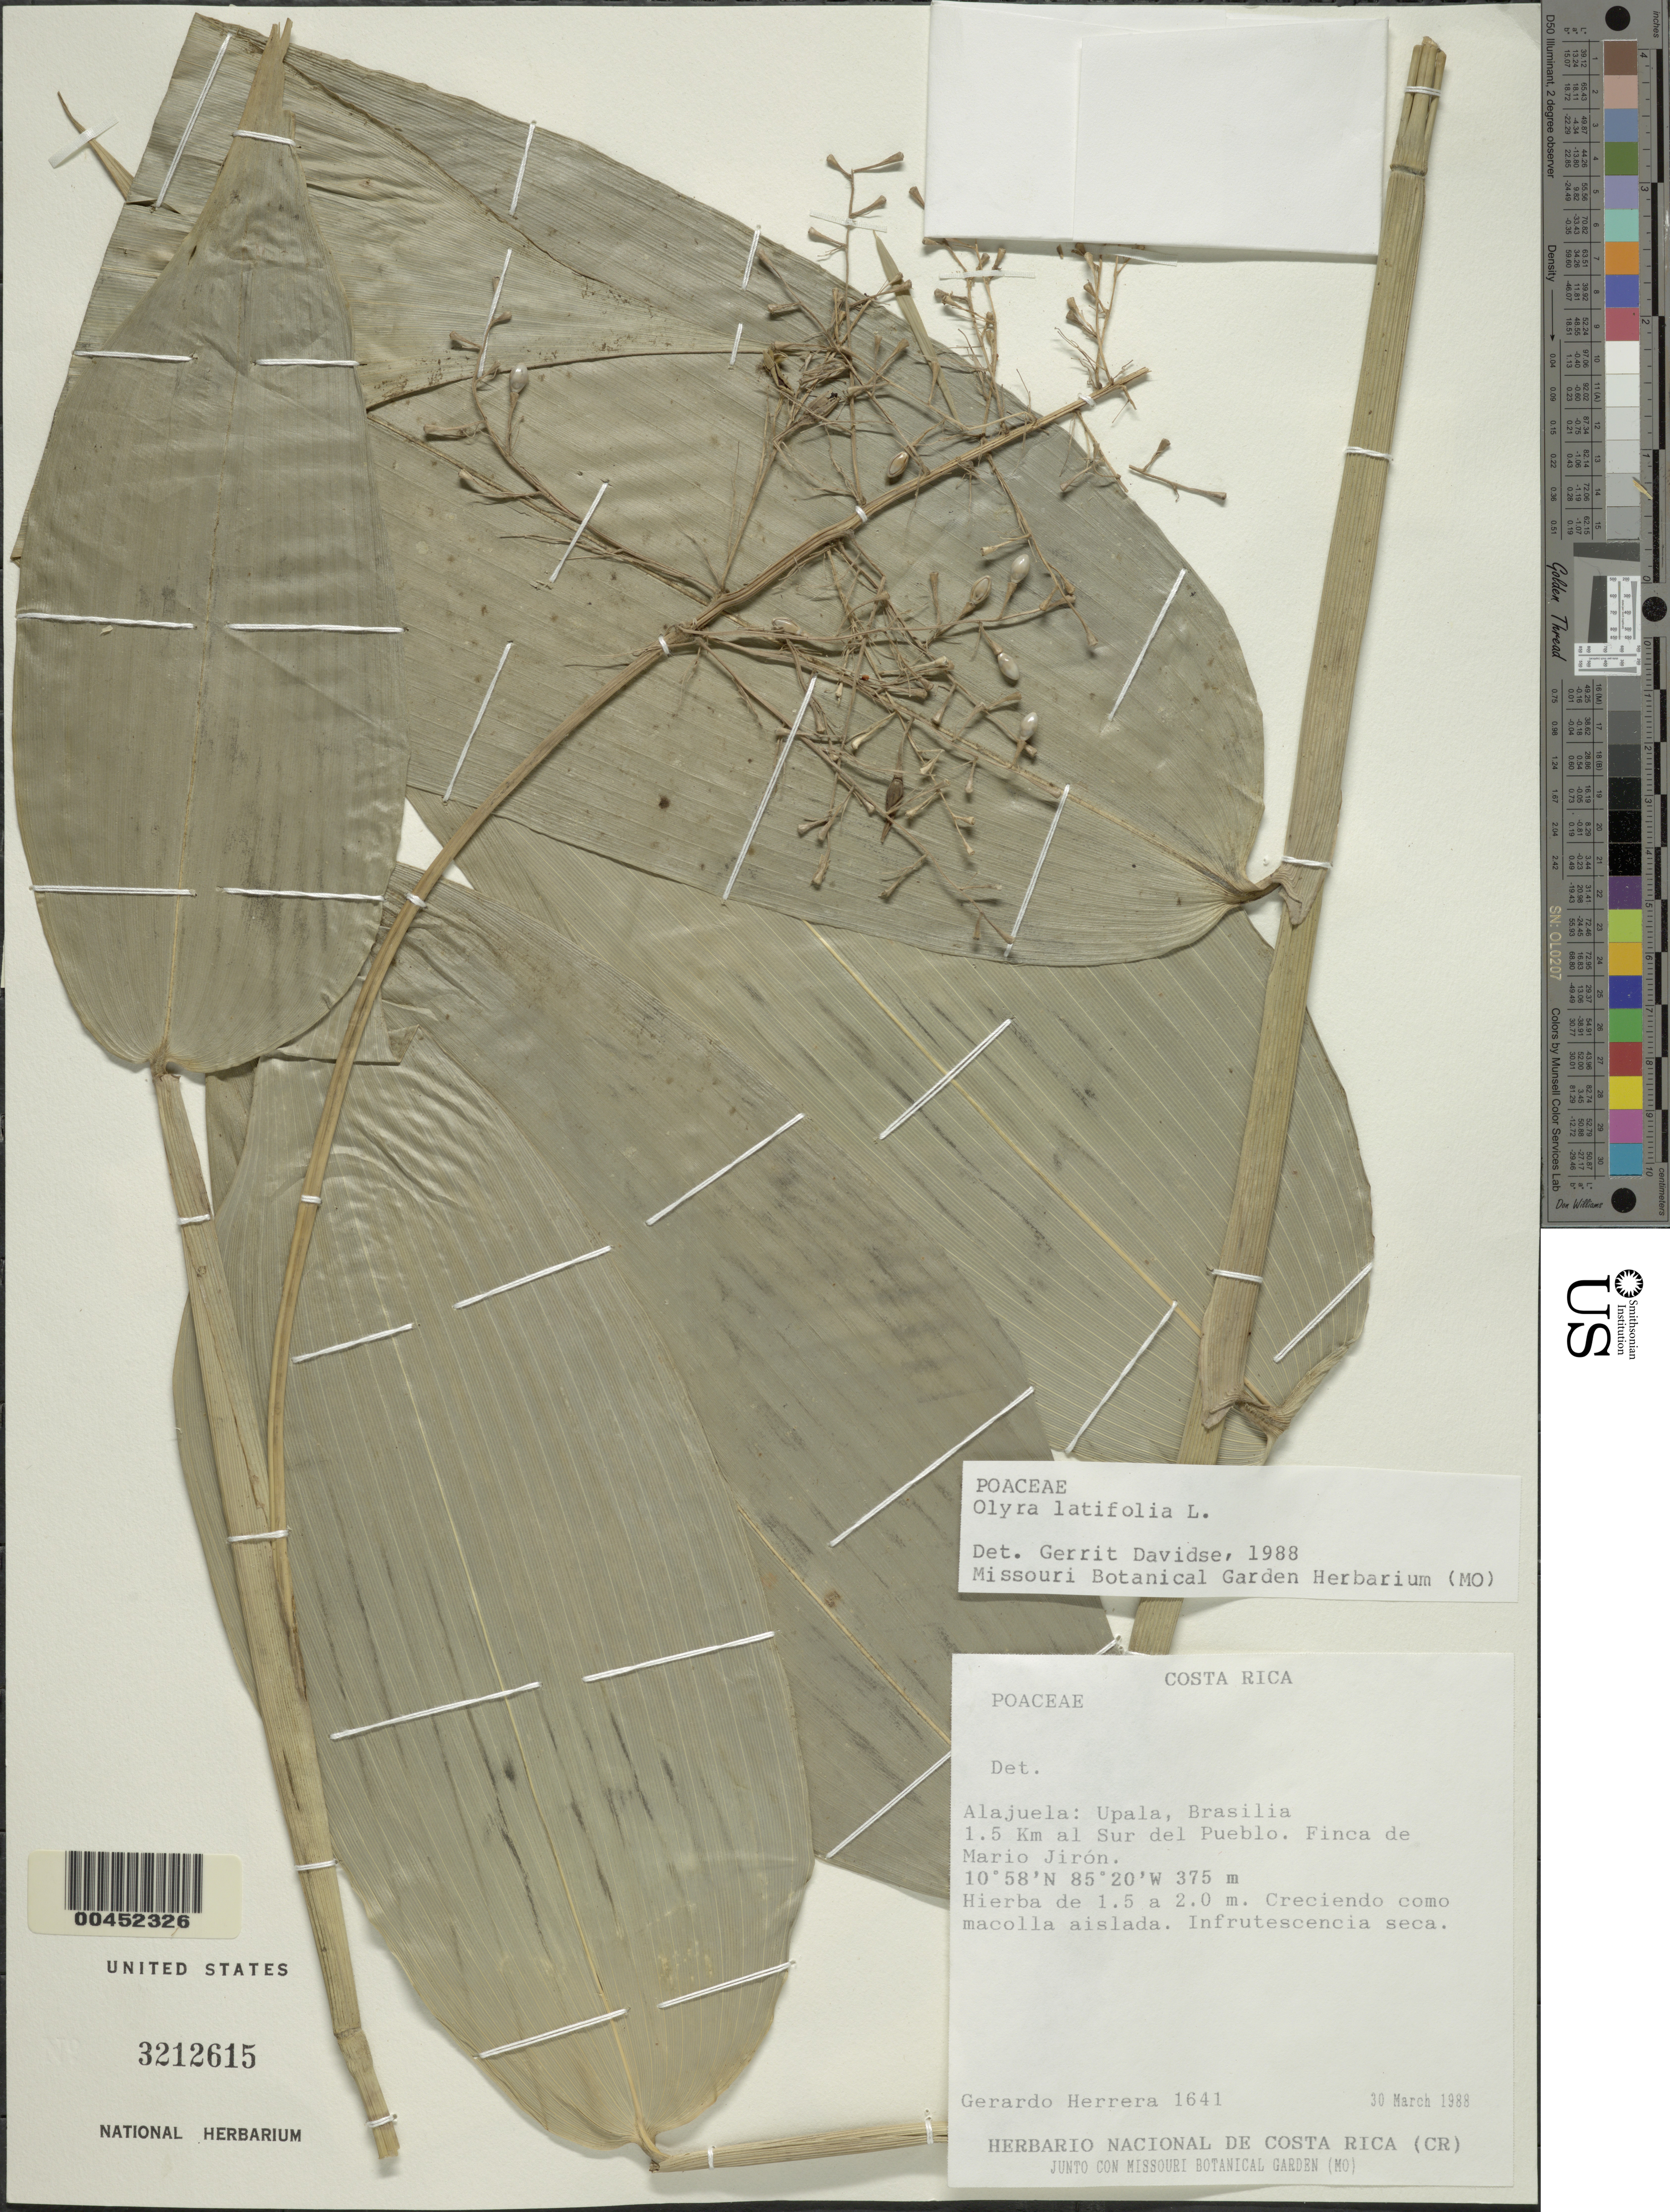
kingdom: Plantae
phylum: Tracheophyta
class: Liliopsida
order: Poales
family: Poaceae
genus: Olyra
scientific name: Olyra latifolia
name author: L.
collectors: G. Herrera Ch.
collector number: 1641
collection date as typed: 30 Mar 1988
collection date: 1988-03-30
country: Costa Rica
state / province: Alajuela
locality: Upala, Brasilia 1.5 km al sur del pueblo. Finca de Mario Jiron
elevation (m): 375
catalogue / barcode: US 3212615